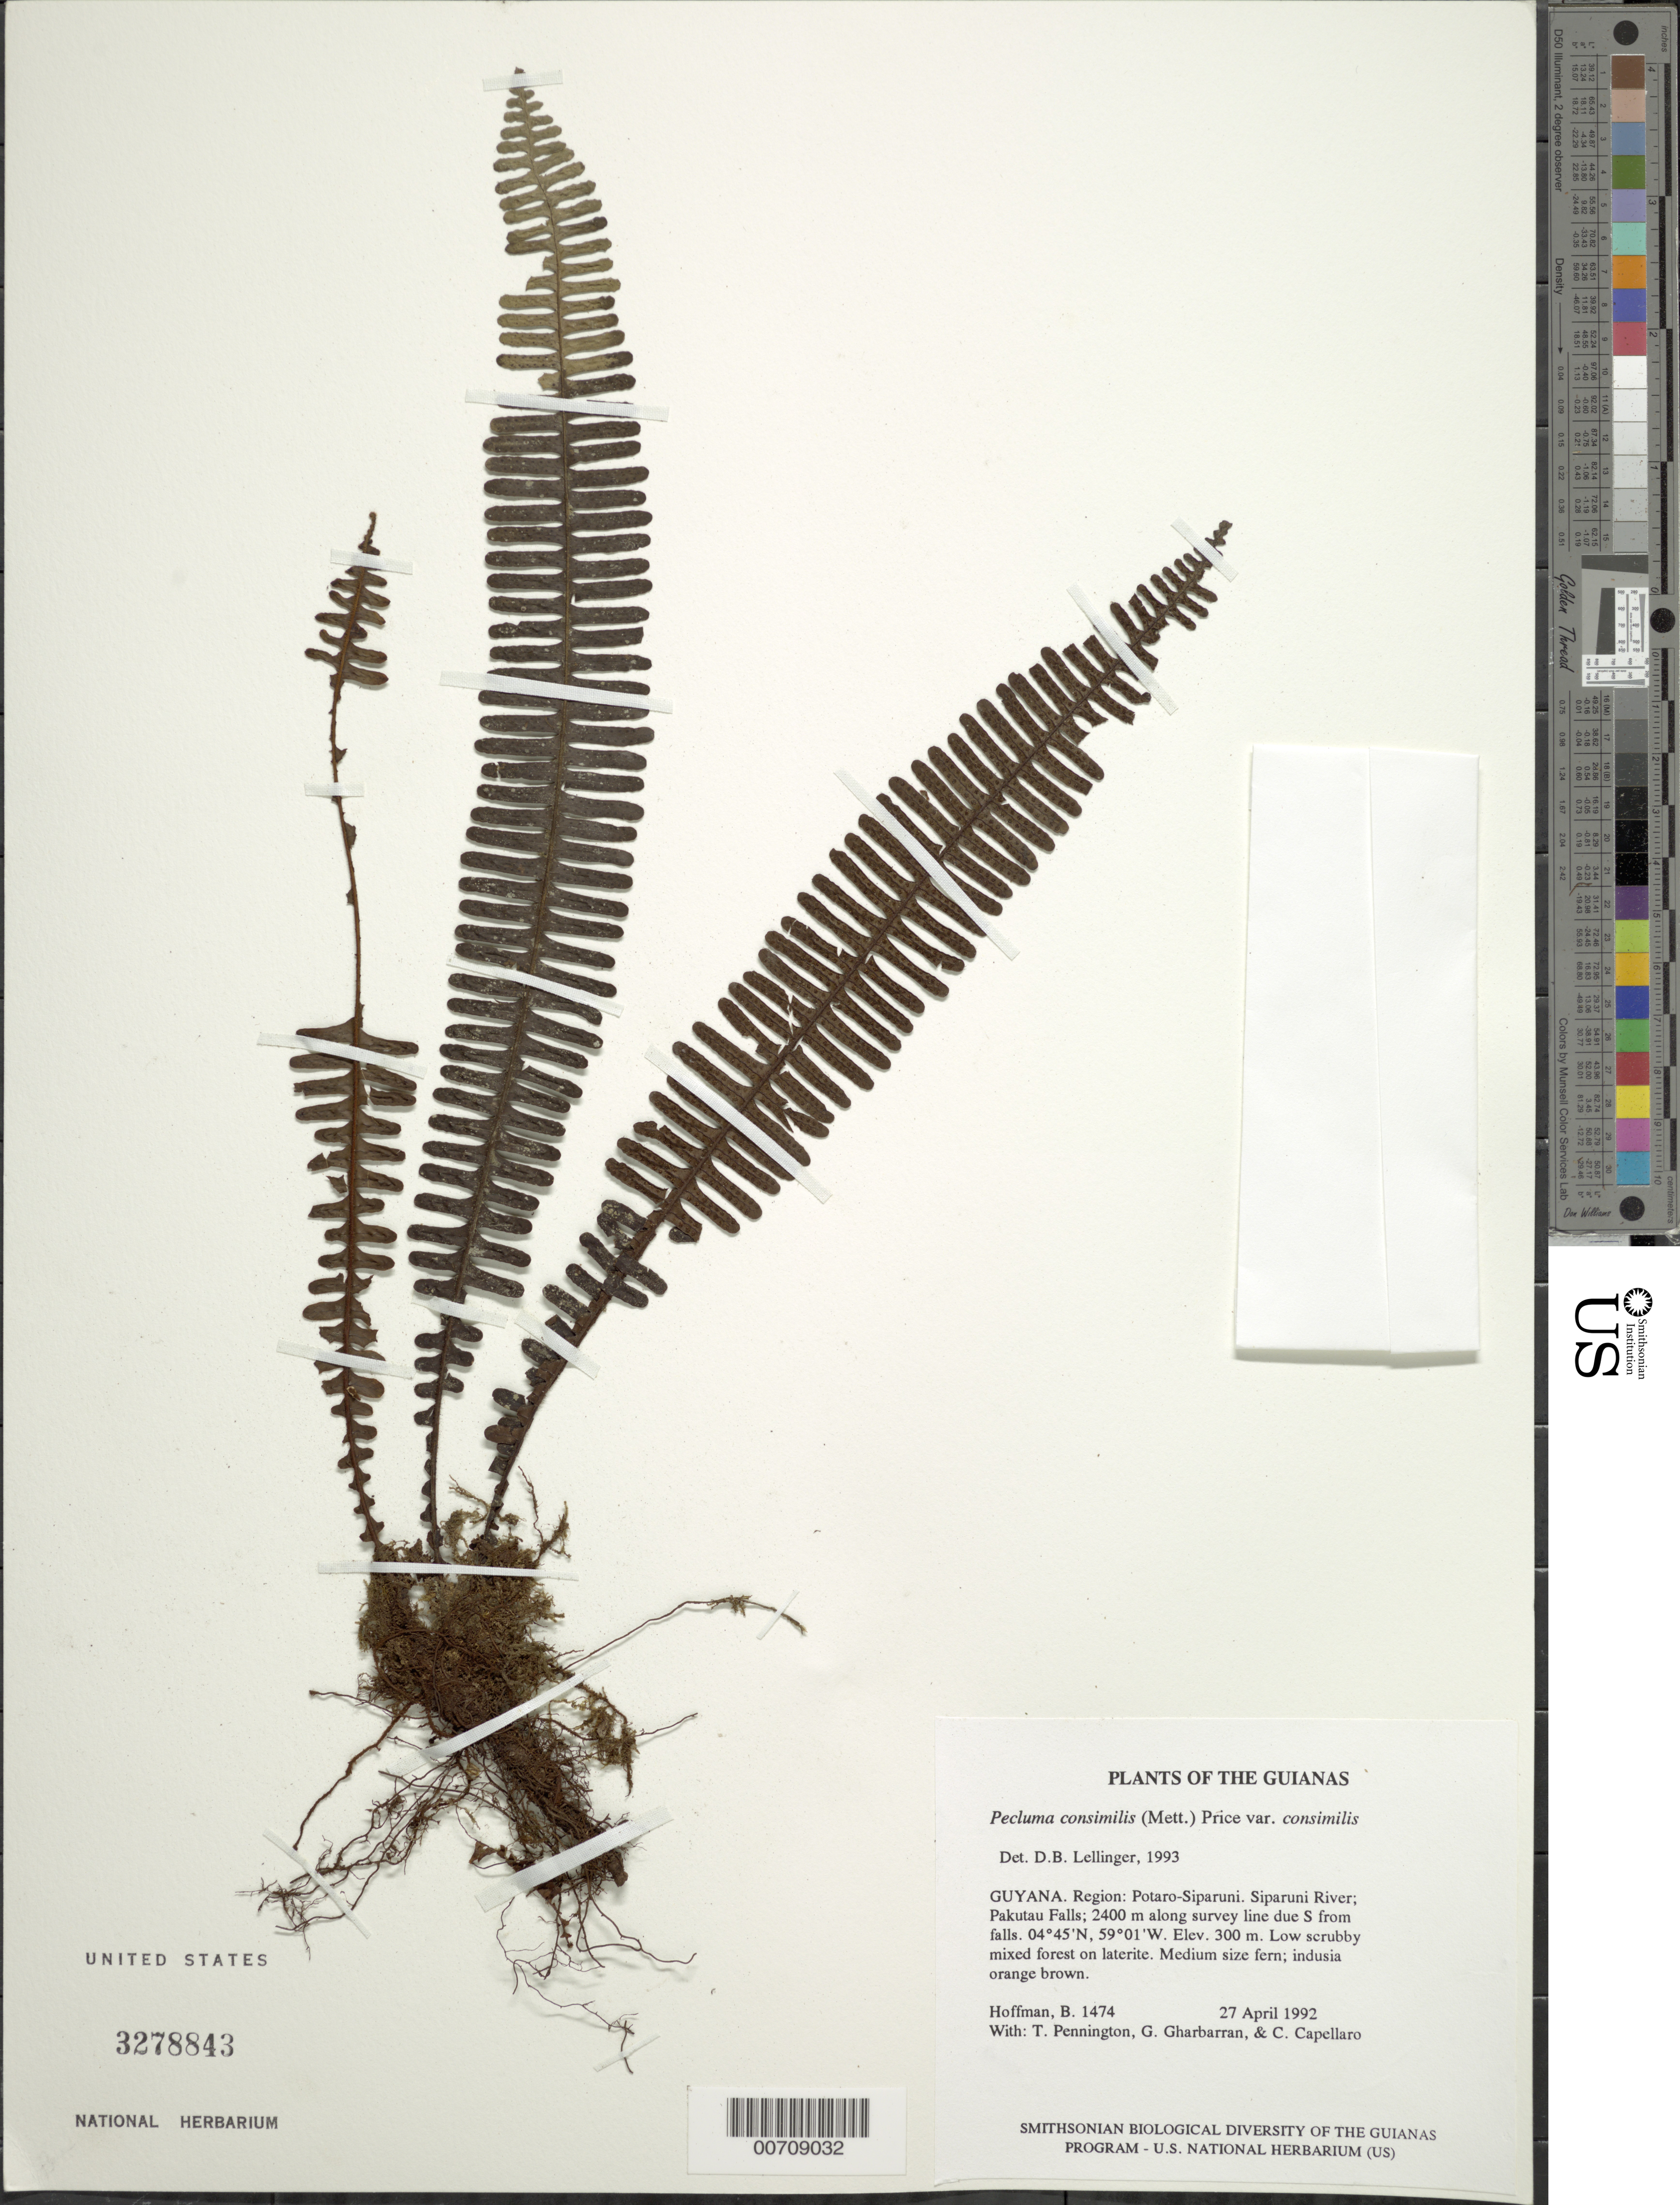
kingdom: Plantae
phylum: Tracheophyta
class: Polypodiopsida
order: Polypodiales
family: Polypodiaceae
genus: Pecluma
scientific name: Pecluma consimilis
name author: (Mett.) M.G. Price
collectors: B. Hoffman, R. T. Pennington, G. Gharbarran & C. Capellaro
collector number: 1474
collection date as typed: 27 April 1992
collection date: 1992-04-27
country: Guyana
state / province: Potaro-Siparuni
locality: Siparuni River; Pakutau Falls; 2400 m along survey line due S from falls. Iwokrama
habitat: Low scrubby mixed forest on laterite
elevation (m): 300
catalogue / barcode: US 3278843